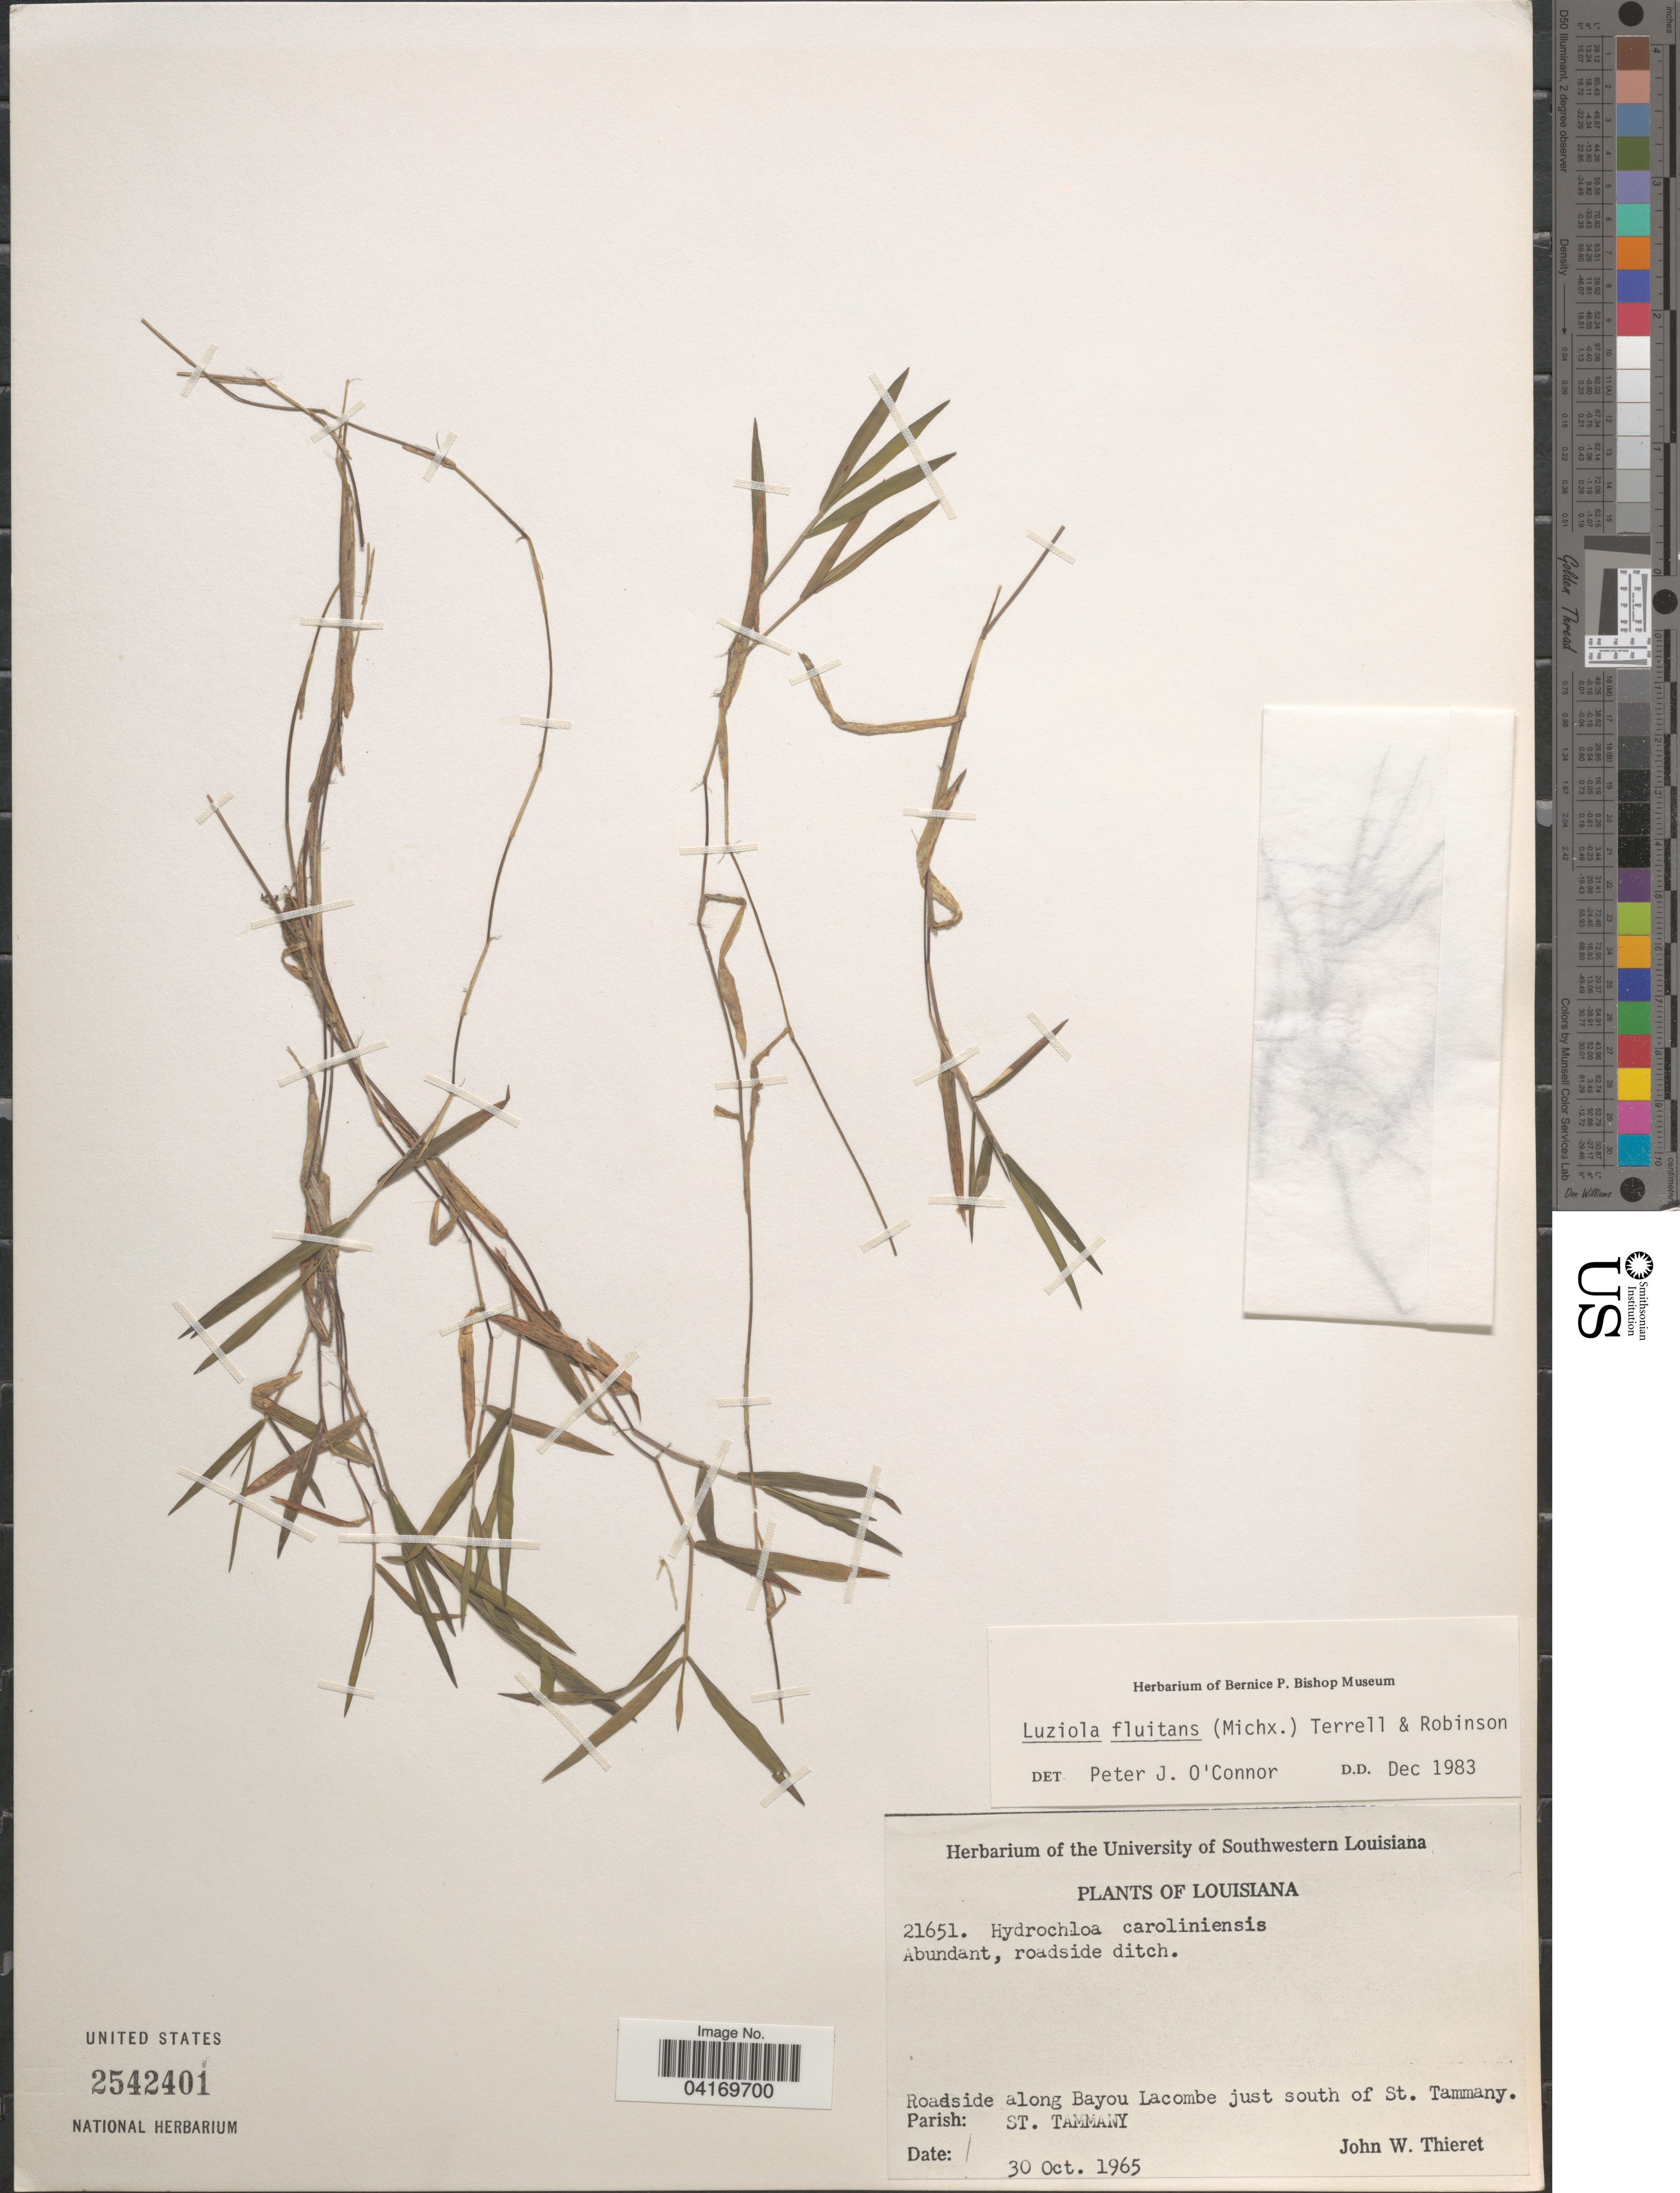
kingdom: Plantae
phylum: Tracheophyta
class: Liliopsida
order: Poales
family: Poaceae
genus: Luziola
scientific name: Luziola fluitans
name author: (Michx.) Terrell & H. Rob.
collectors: J. W. Thieret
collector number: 21651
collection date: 1965-10-30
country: United States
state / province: Louisiana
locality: Roadside along Bayou Lacombe just south of St. Tammany. Parish: St. Tammany.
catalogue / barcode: US 2542401